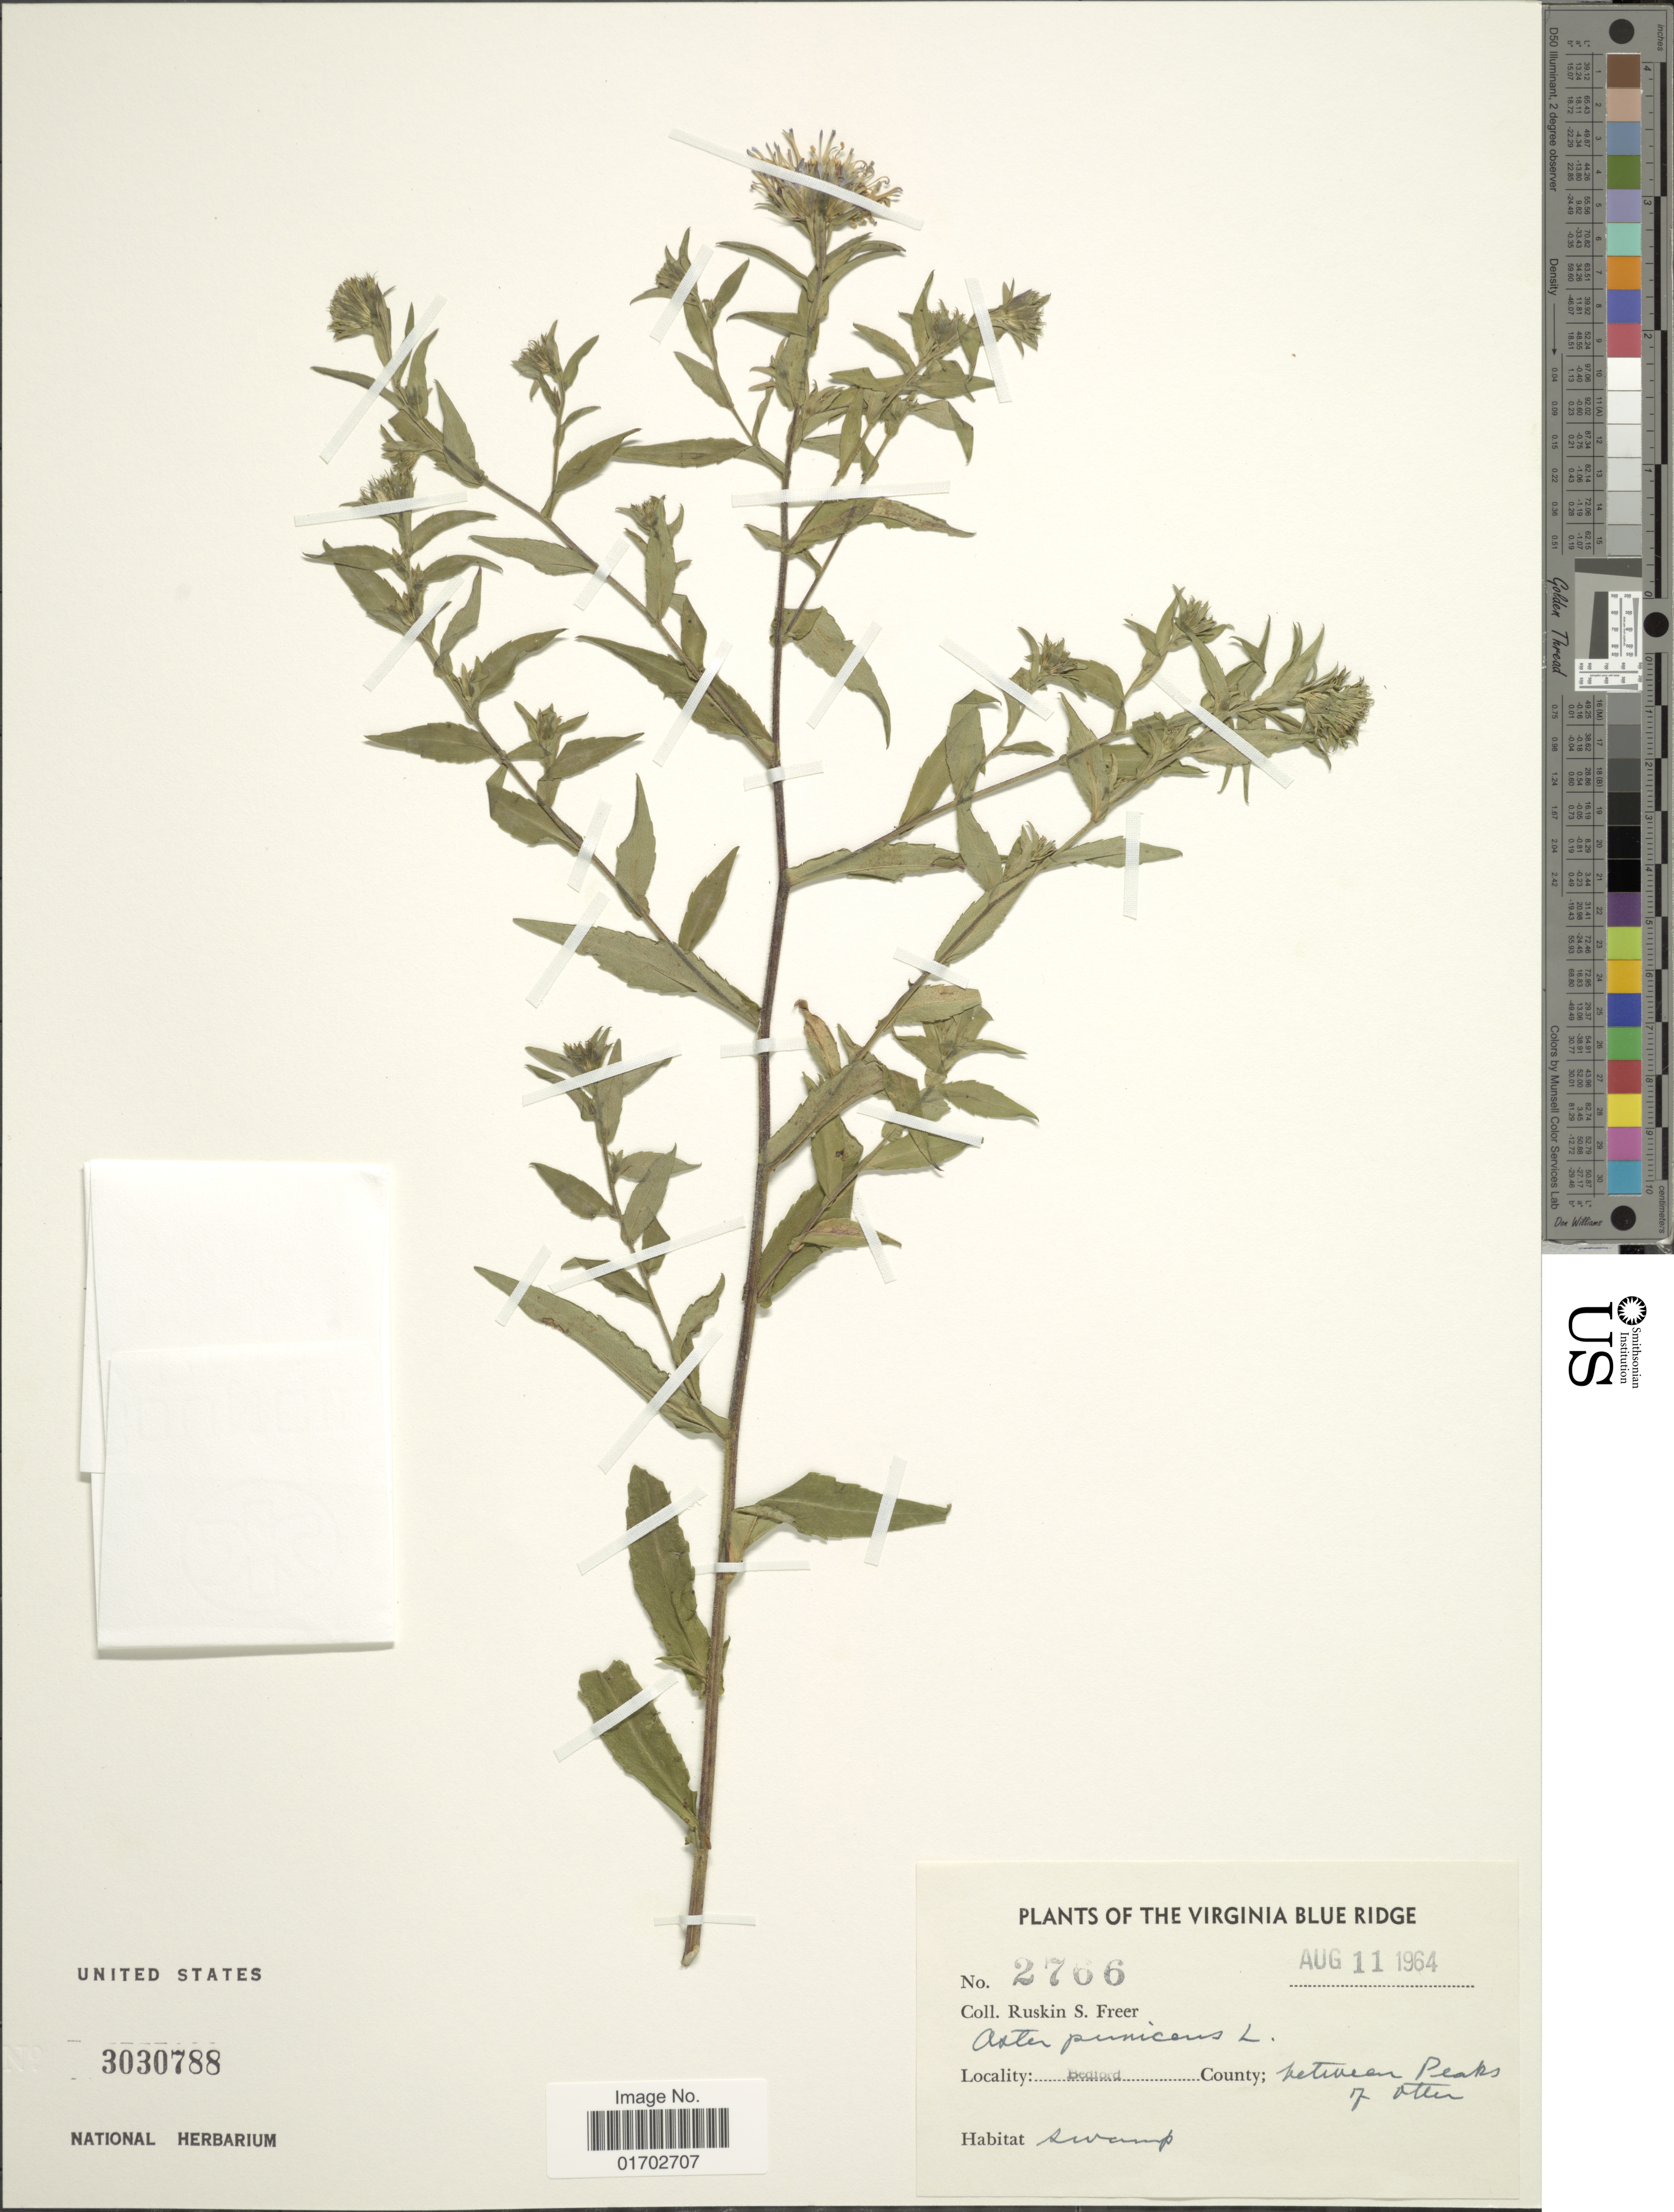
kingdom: Plantae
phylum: Tracheophyta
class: Magnoliopsida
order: Asterales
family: Asteraceae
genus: Symphyotrichum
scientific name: Symphyotrichum puniceum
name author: (L.) Á. Löve & D. Löve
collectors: R. Freer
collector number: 2766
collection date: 1964-08-11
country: United States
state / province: Virginia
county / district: Bedford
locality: The Virginia Blue Ridge, Bedford, County; between Peak of Otter, Low ground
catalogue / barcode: US 3030788